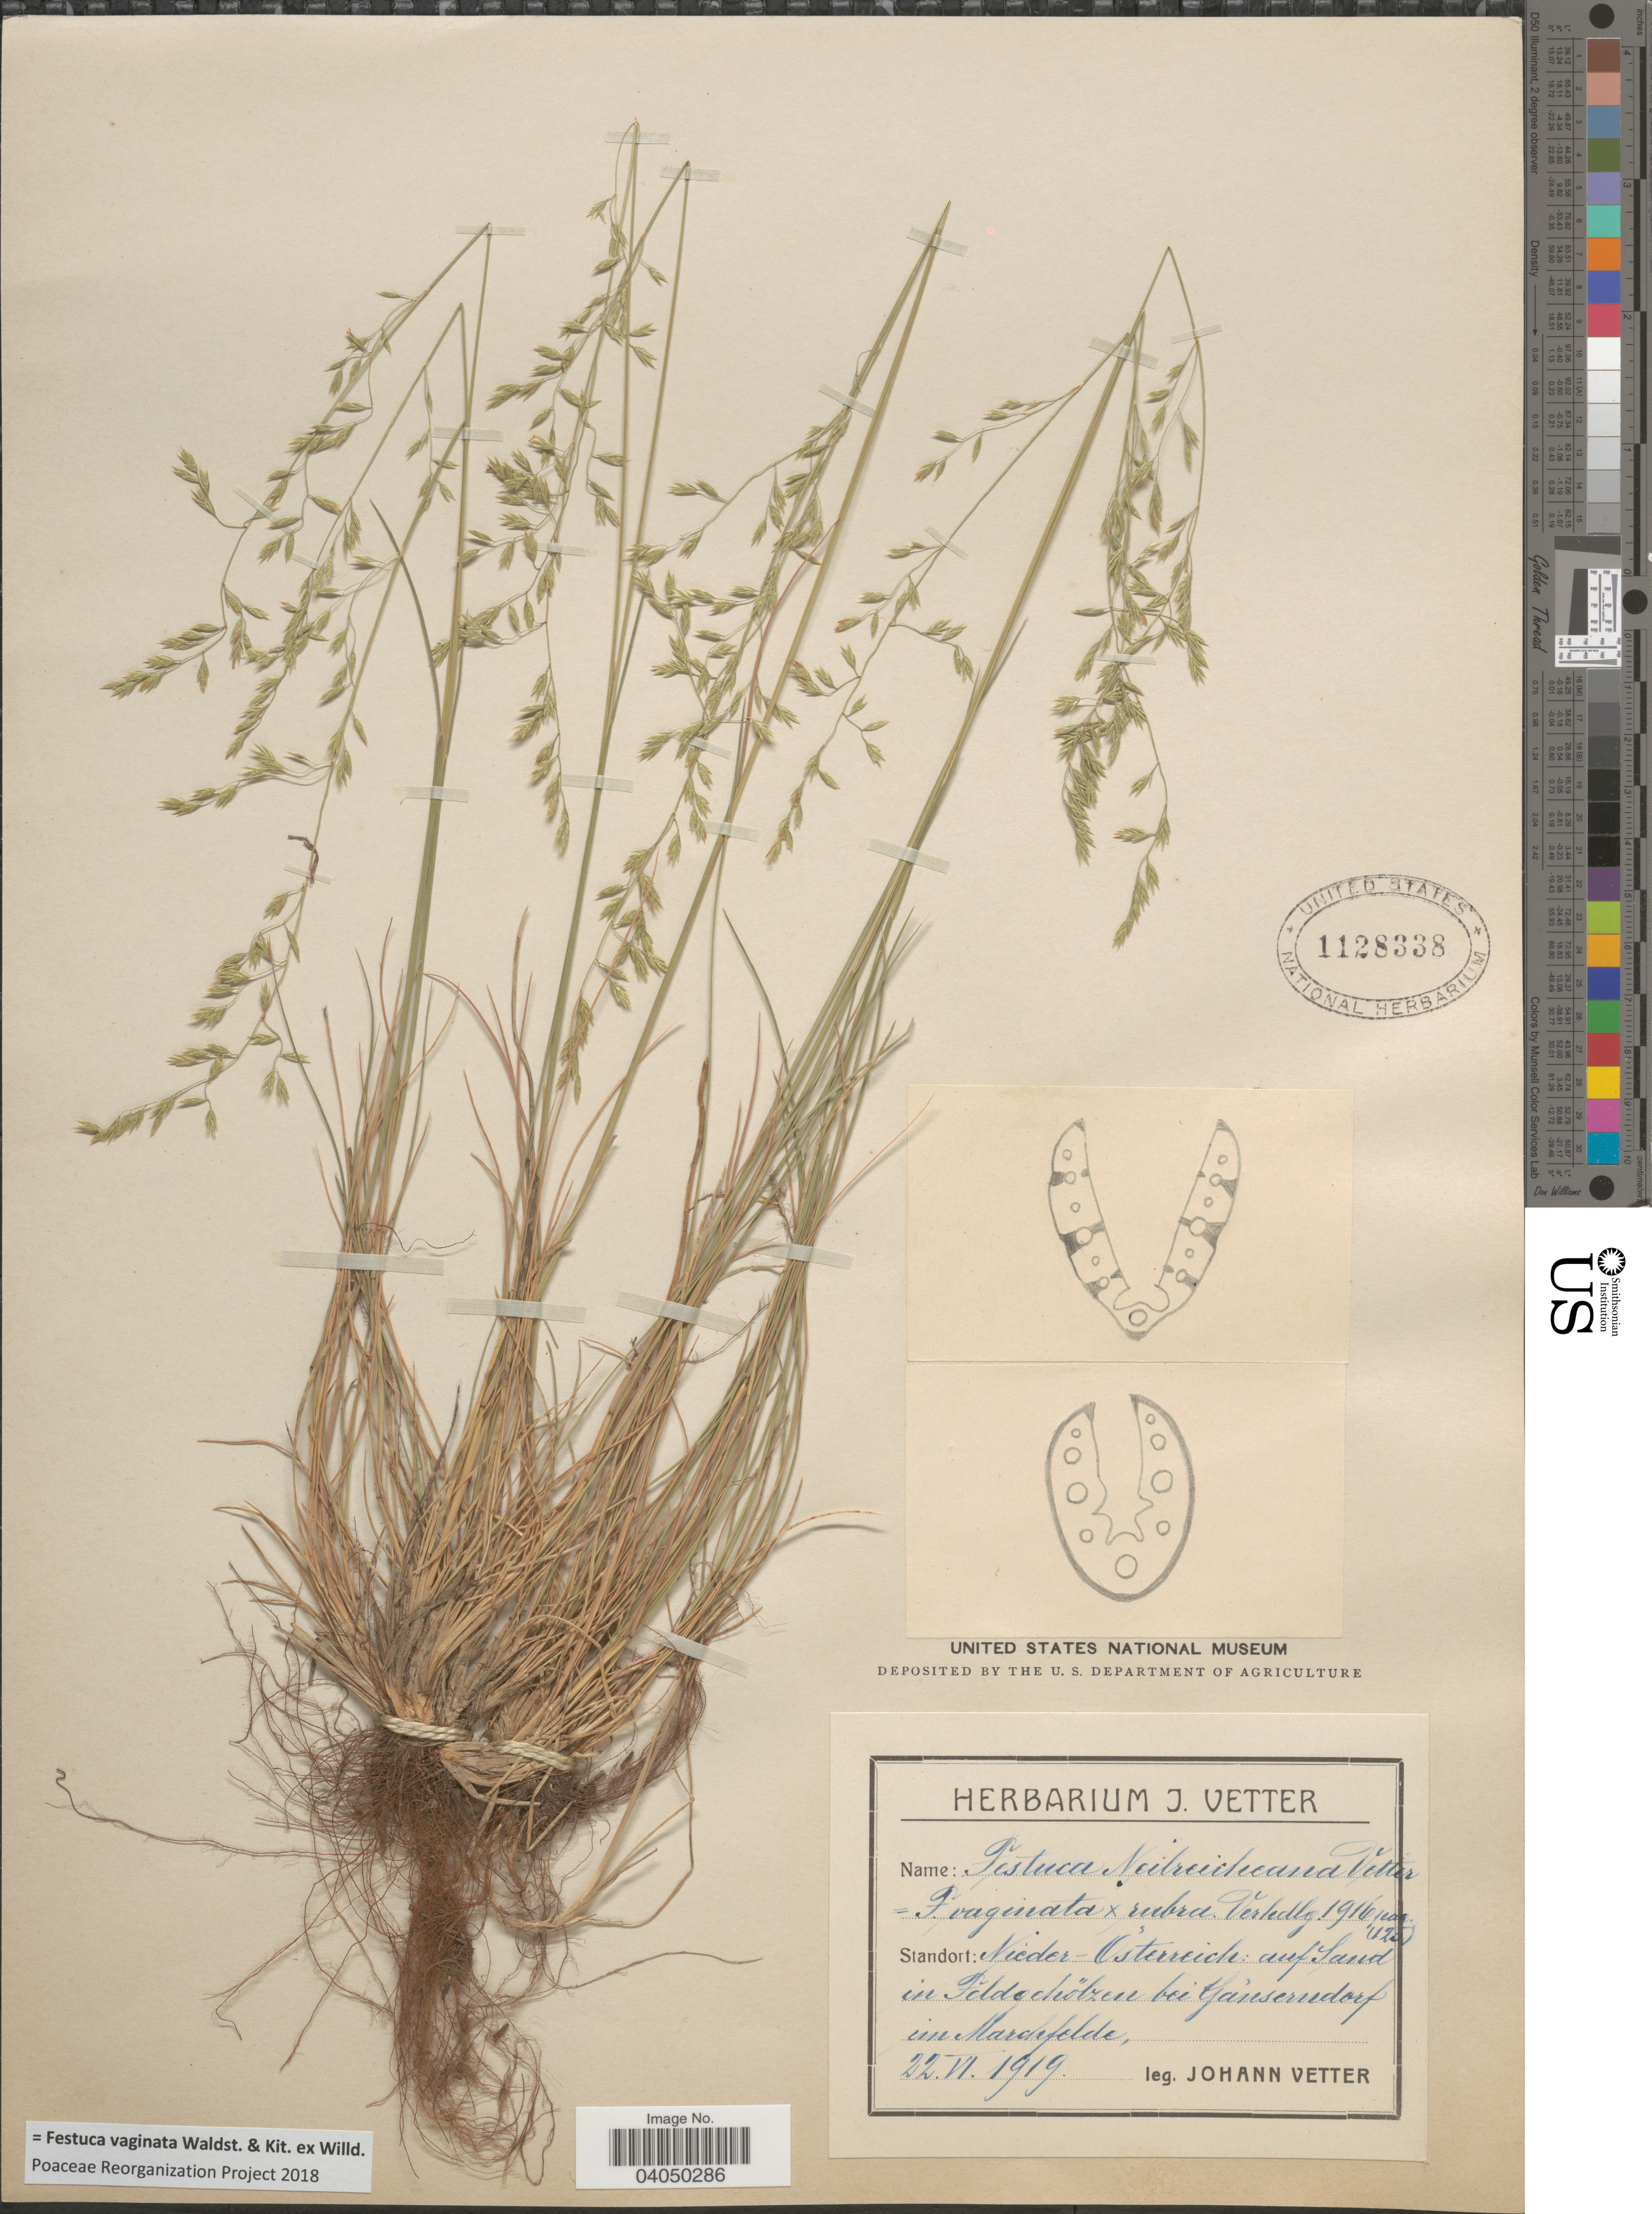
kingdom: Plantae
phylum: Tracheophyta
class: Liliopsida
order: Poales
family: Poaceae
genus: Festuca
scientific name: Festuca vaginata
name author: Waldst. & Kit. ex Willd.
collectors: J. Vetter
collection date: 1919-06-22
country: Austria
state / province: Niederosterreich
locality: Auf Sand in Feldgehölzen bei Gänserndorf im Marchfelde.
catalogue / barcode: US 1128338